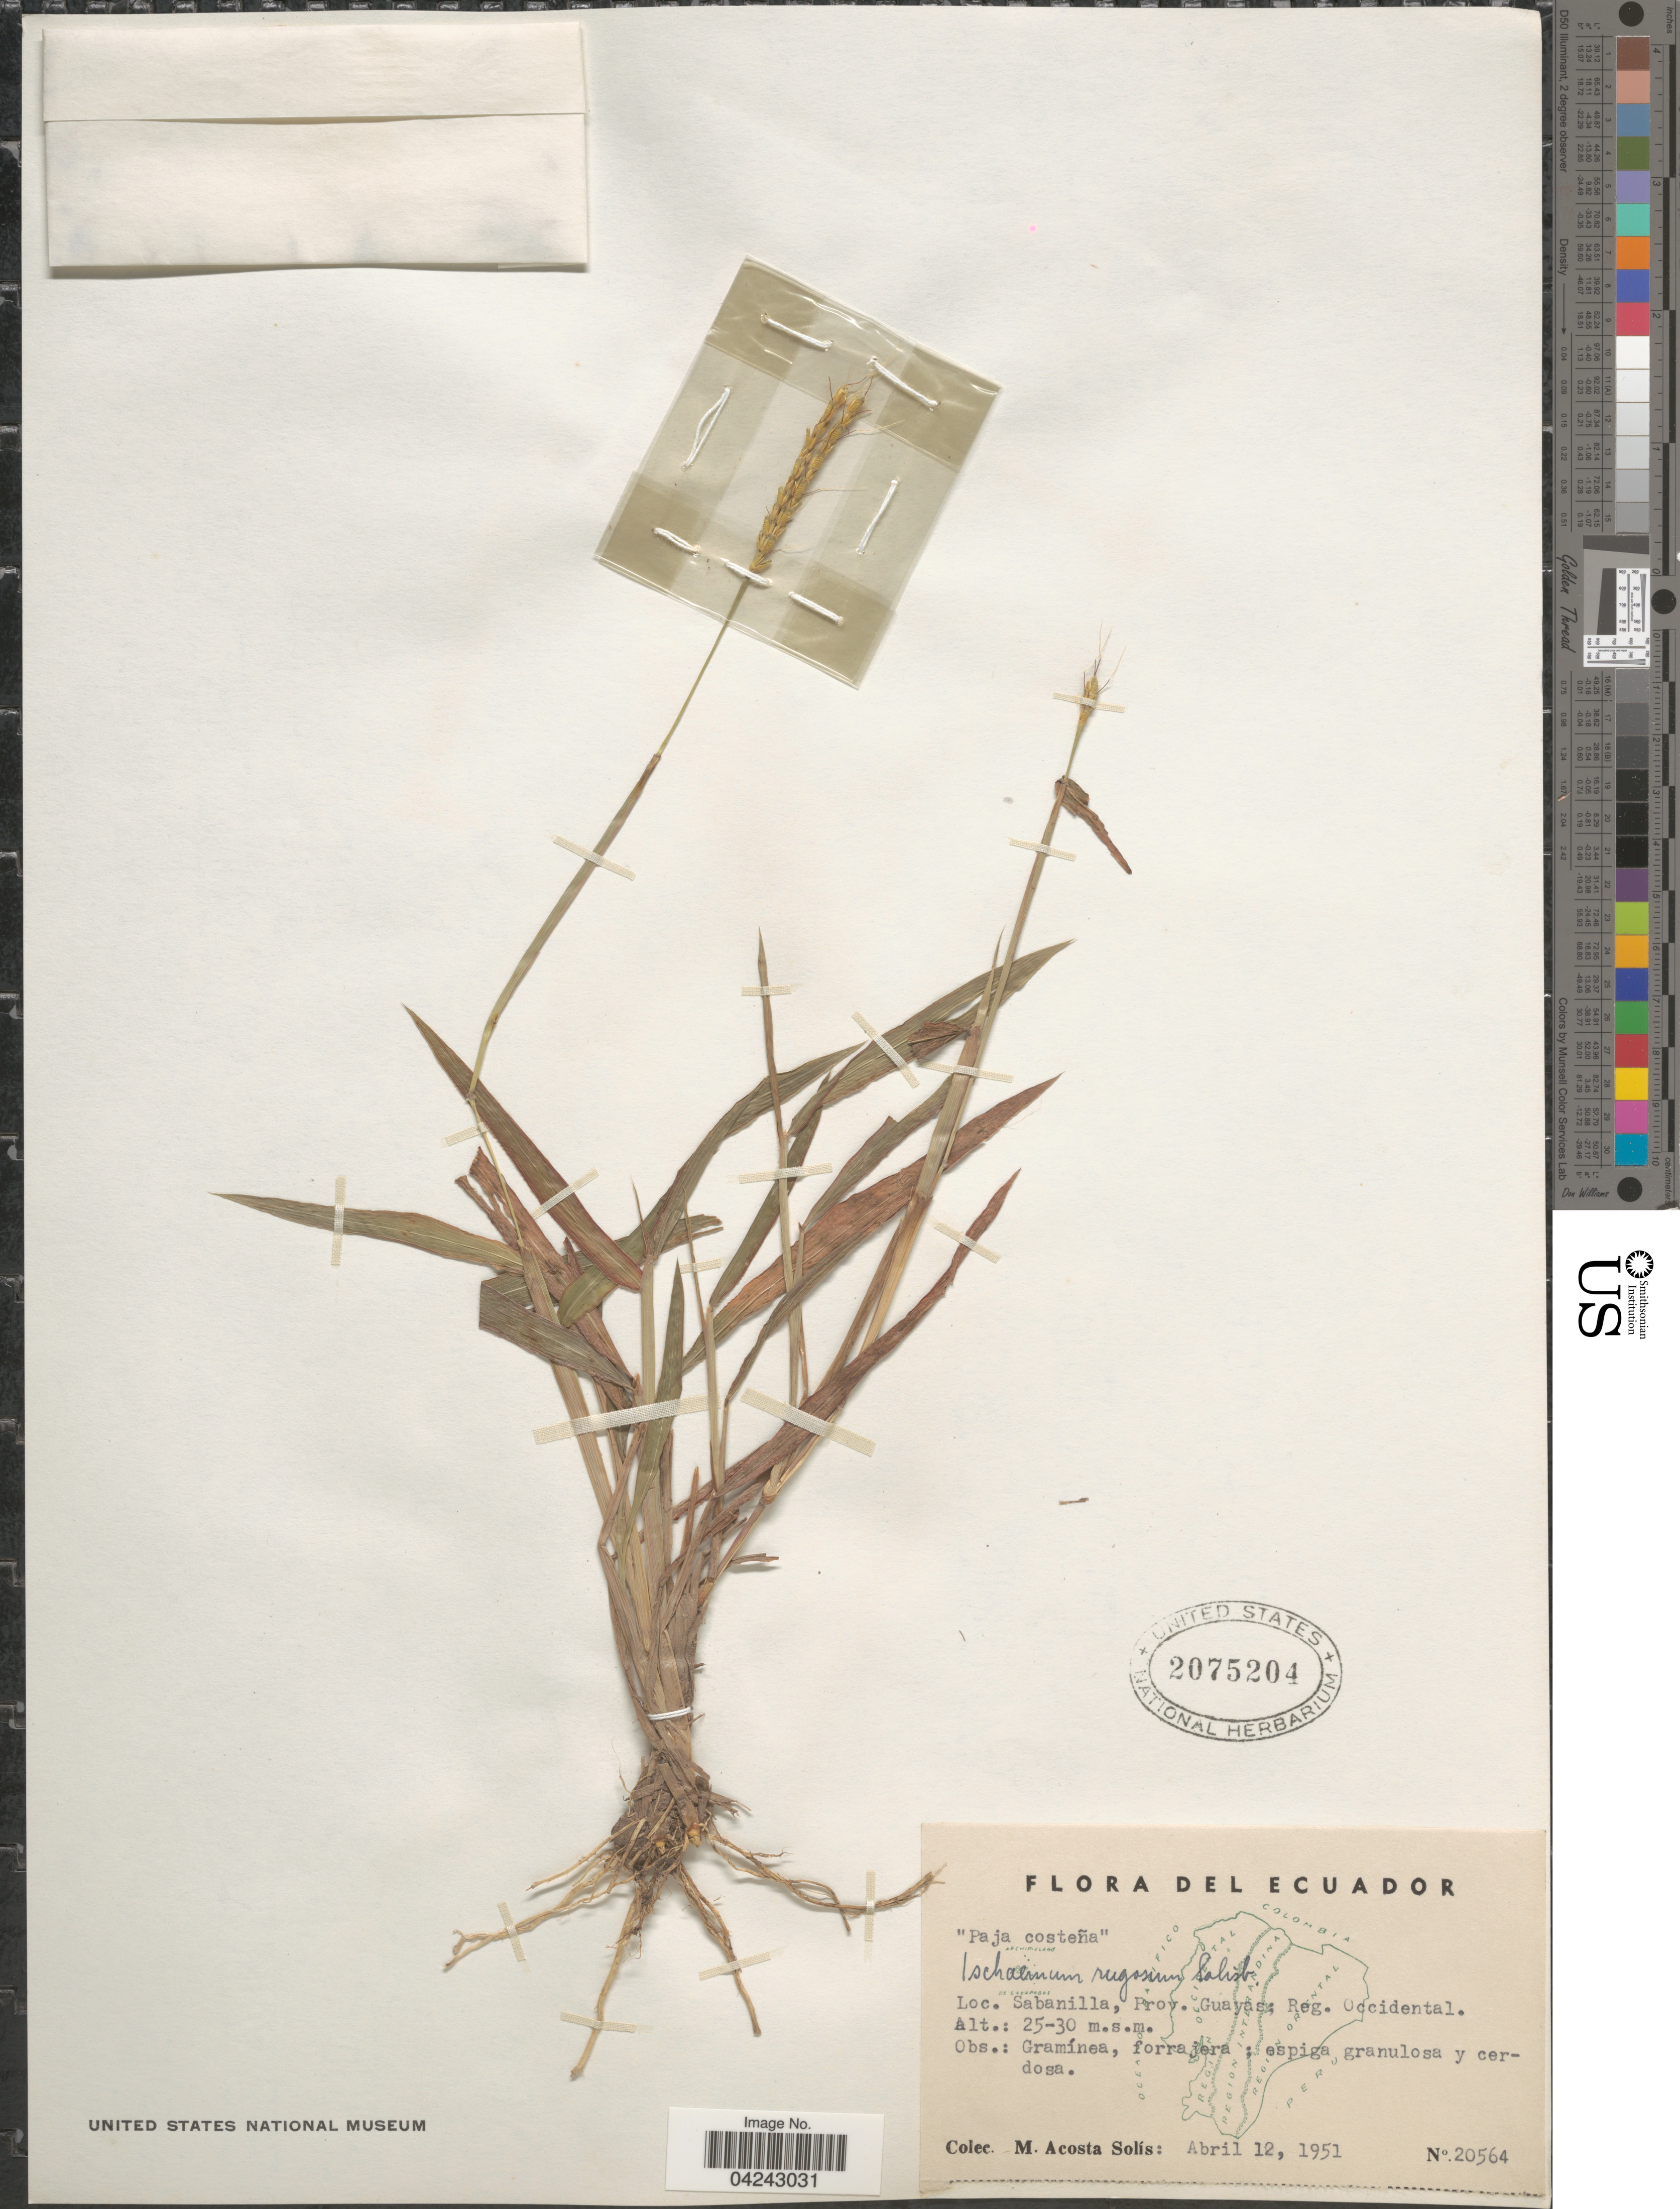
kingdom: Plantae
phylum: Tracheophyta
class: Liliopsida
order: Poales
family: Poaceae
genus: Ischaemum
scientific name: Ischaemum rugosum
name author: Salisb.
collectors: M. Acosta Solis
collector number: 20564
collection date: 1951-04-12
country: Ecuador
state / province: Guayas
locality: Sabanilla, Reg. Occidental.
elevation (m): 25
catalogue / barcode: US 2075204